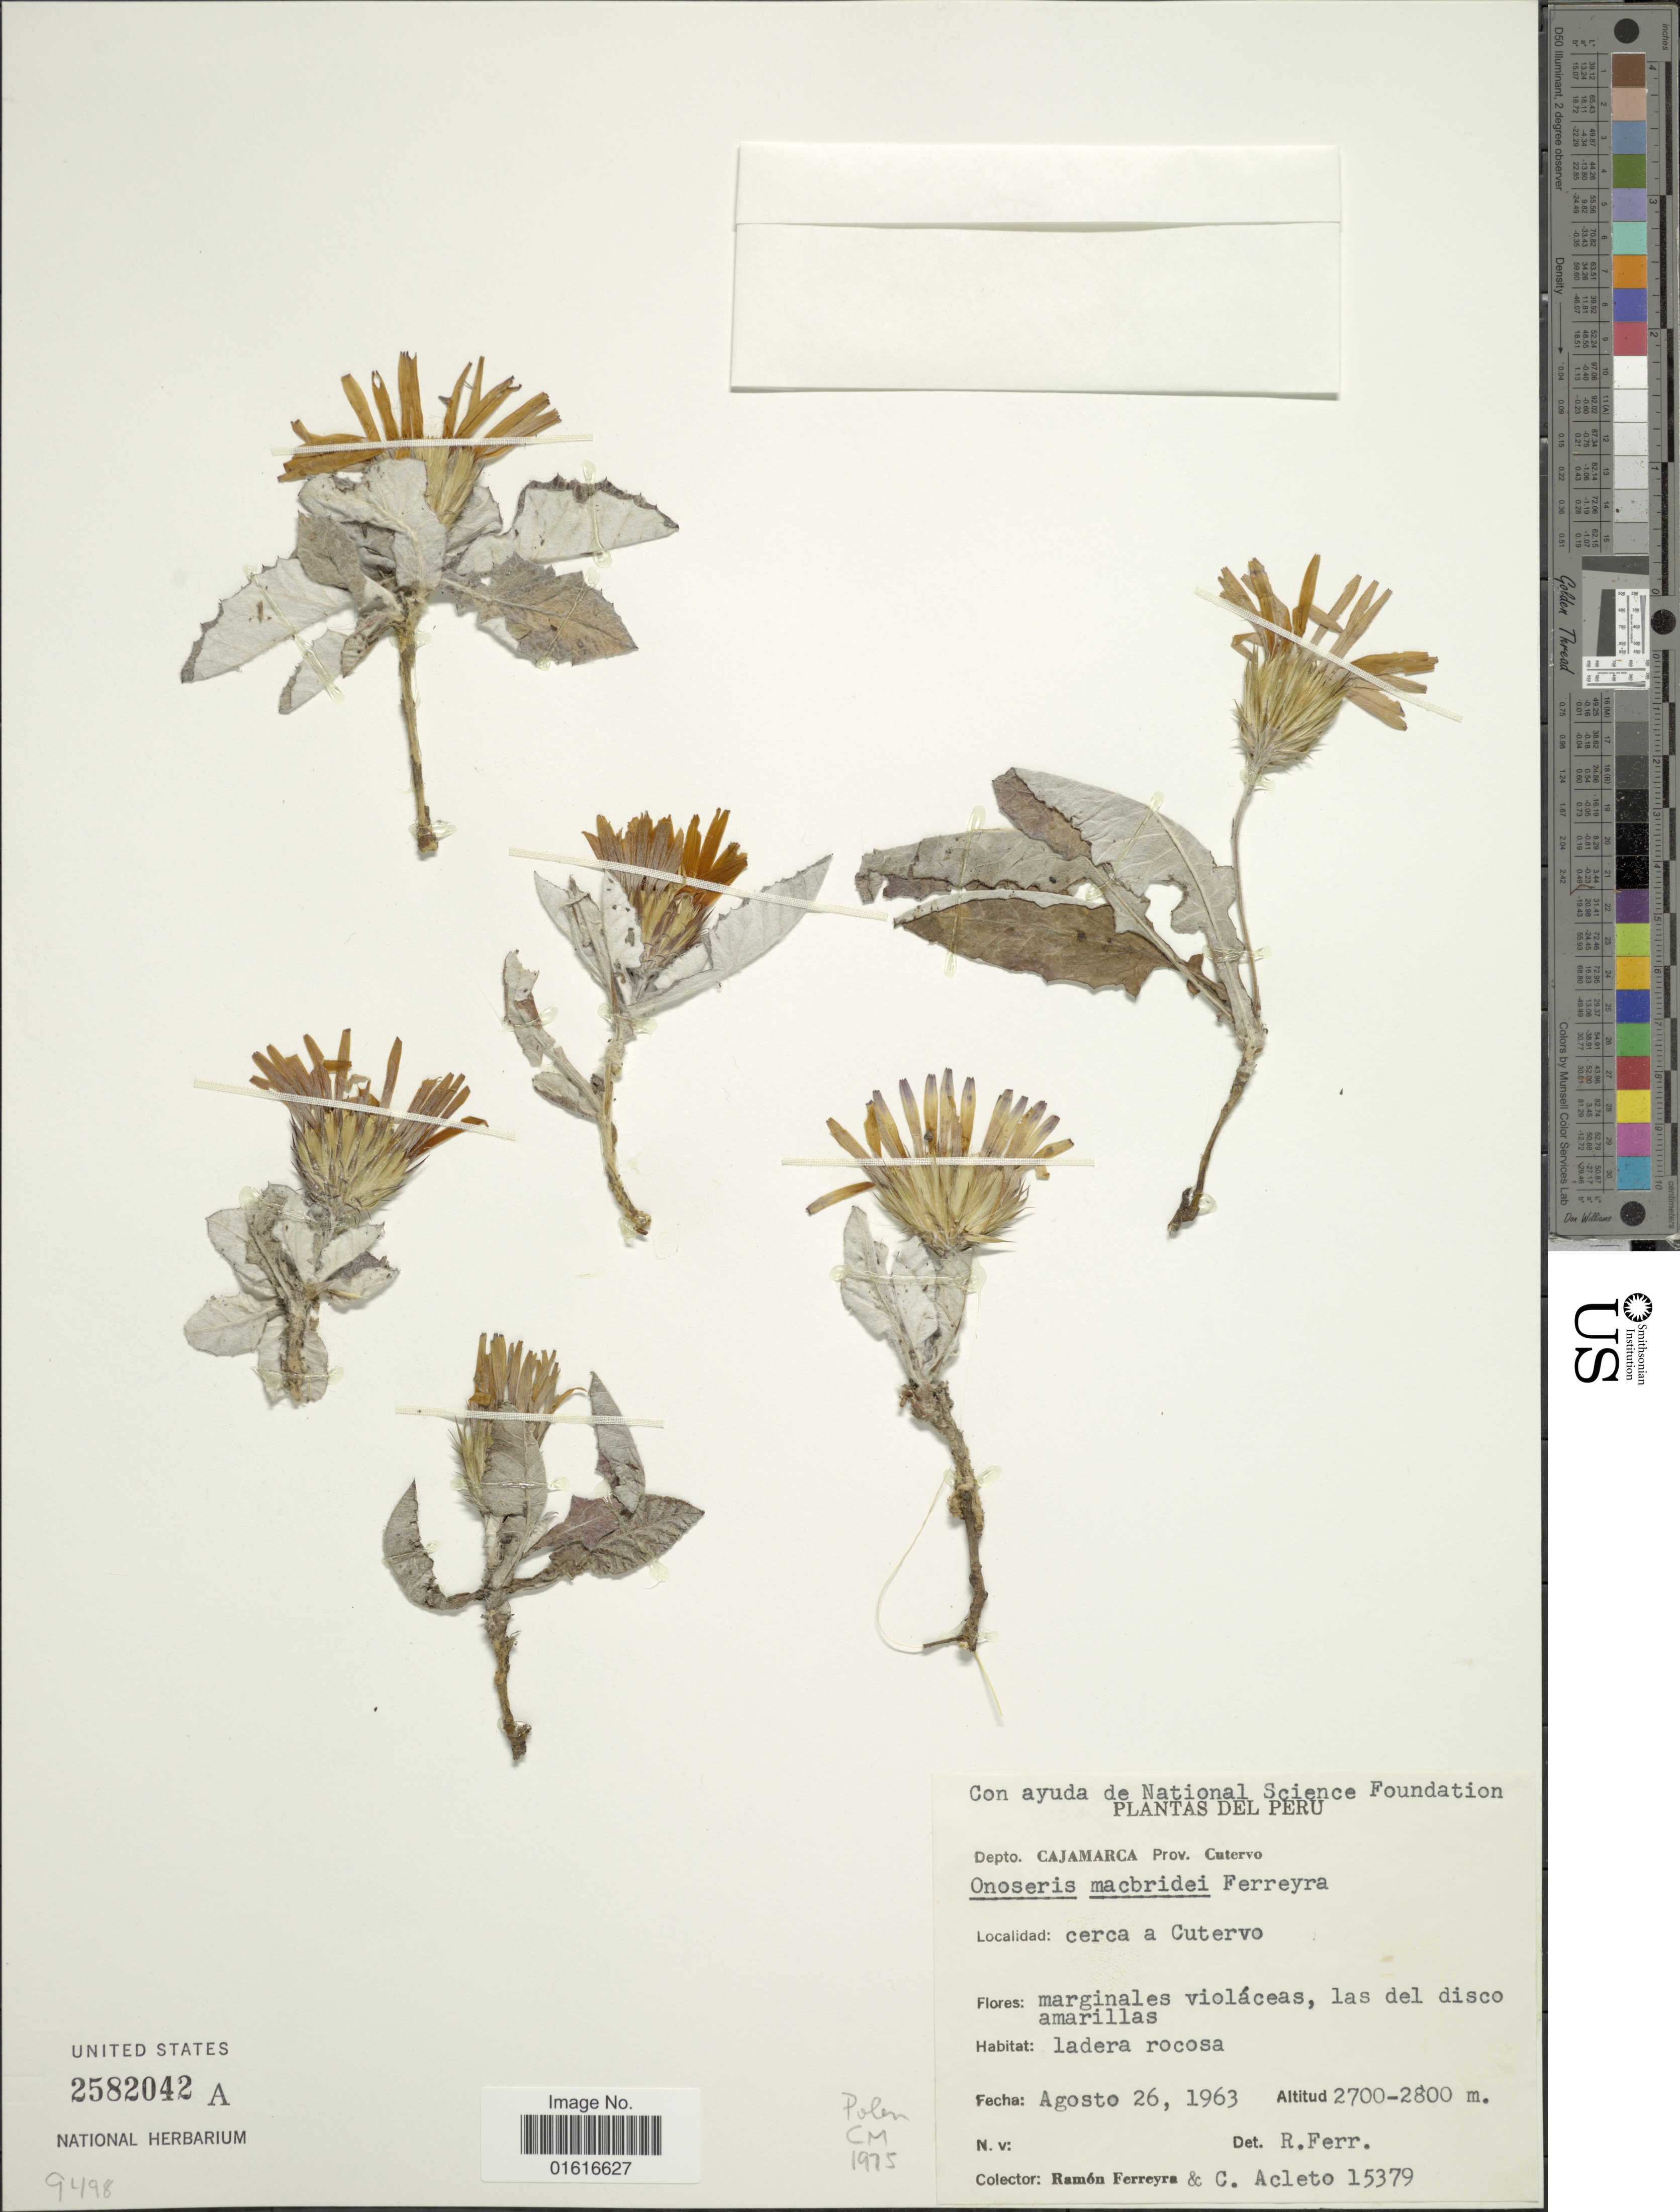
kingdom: Plantae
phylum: Tracheophyta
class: Magnoliopsida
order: Asterales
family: Asteraceae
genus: Onoseris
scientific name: Onoseris macbridei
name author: Ferreyra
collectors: R. A. Ferreyra & C. Acleto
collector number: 15379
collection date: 1963-08-26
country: Peru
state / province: Cajamarca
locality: Prov. Cutervo, cerca a Cutervo,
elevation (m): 2700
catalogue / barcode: US 2582042A